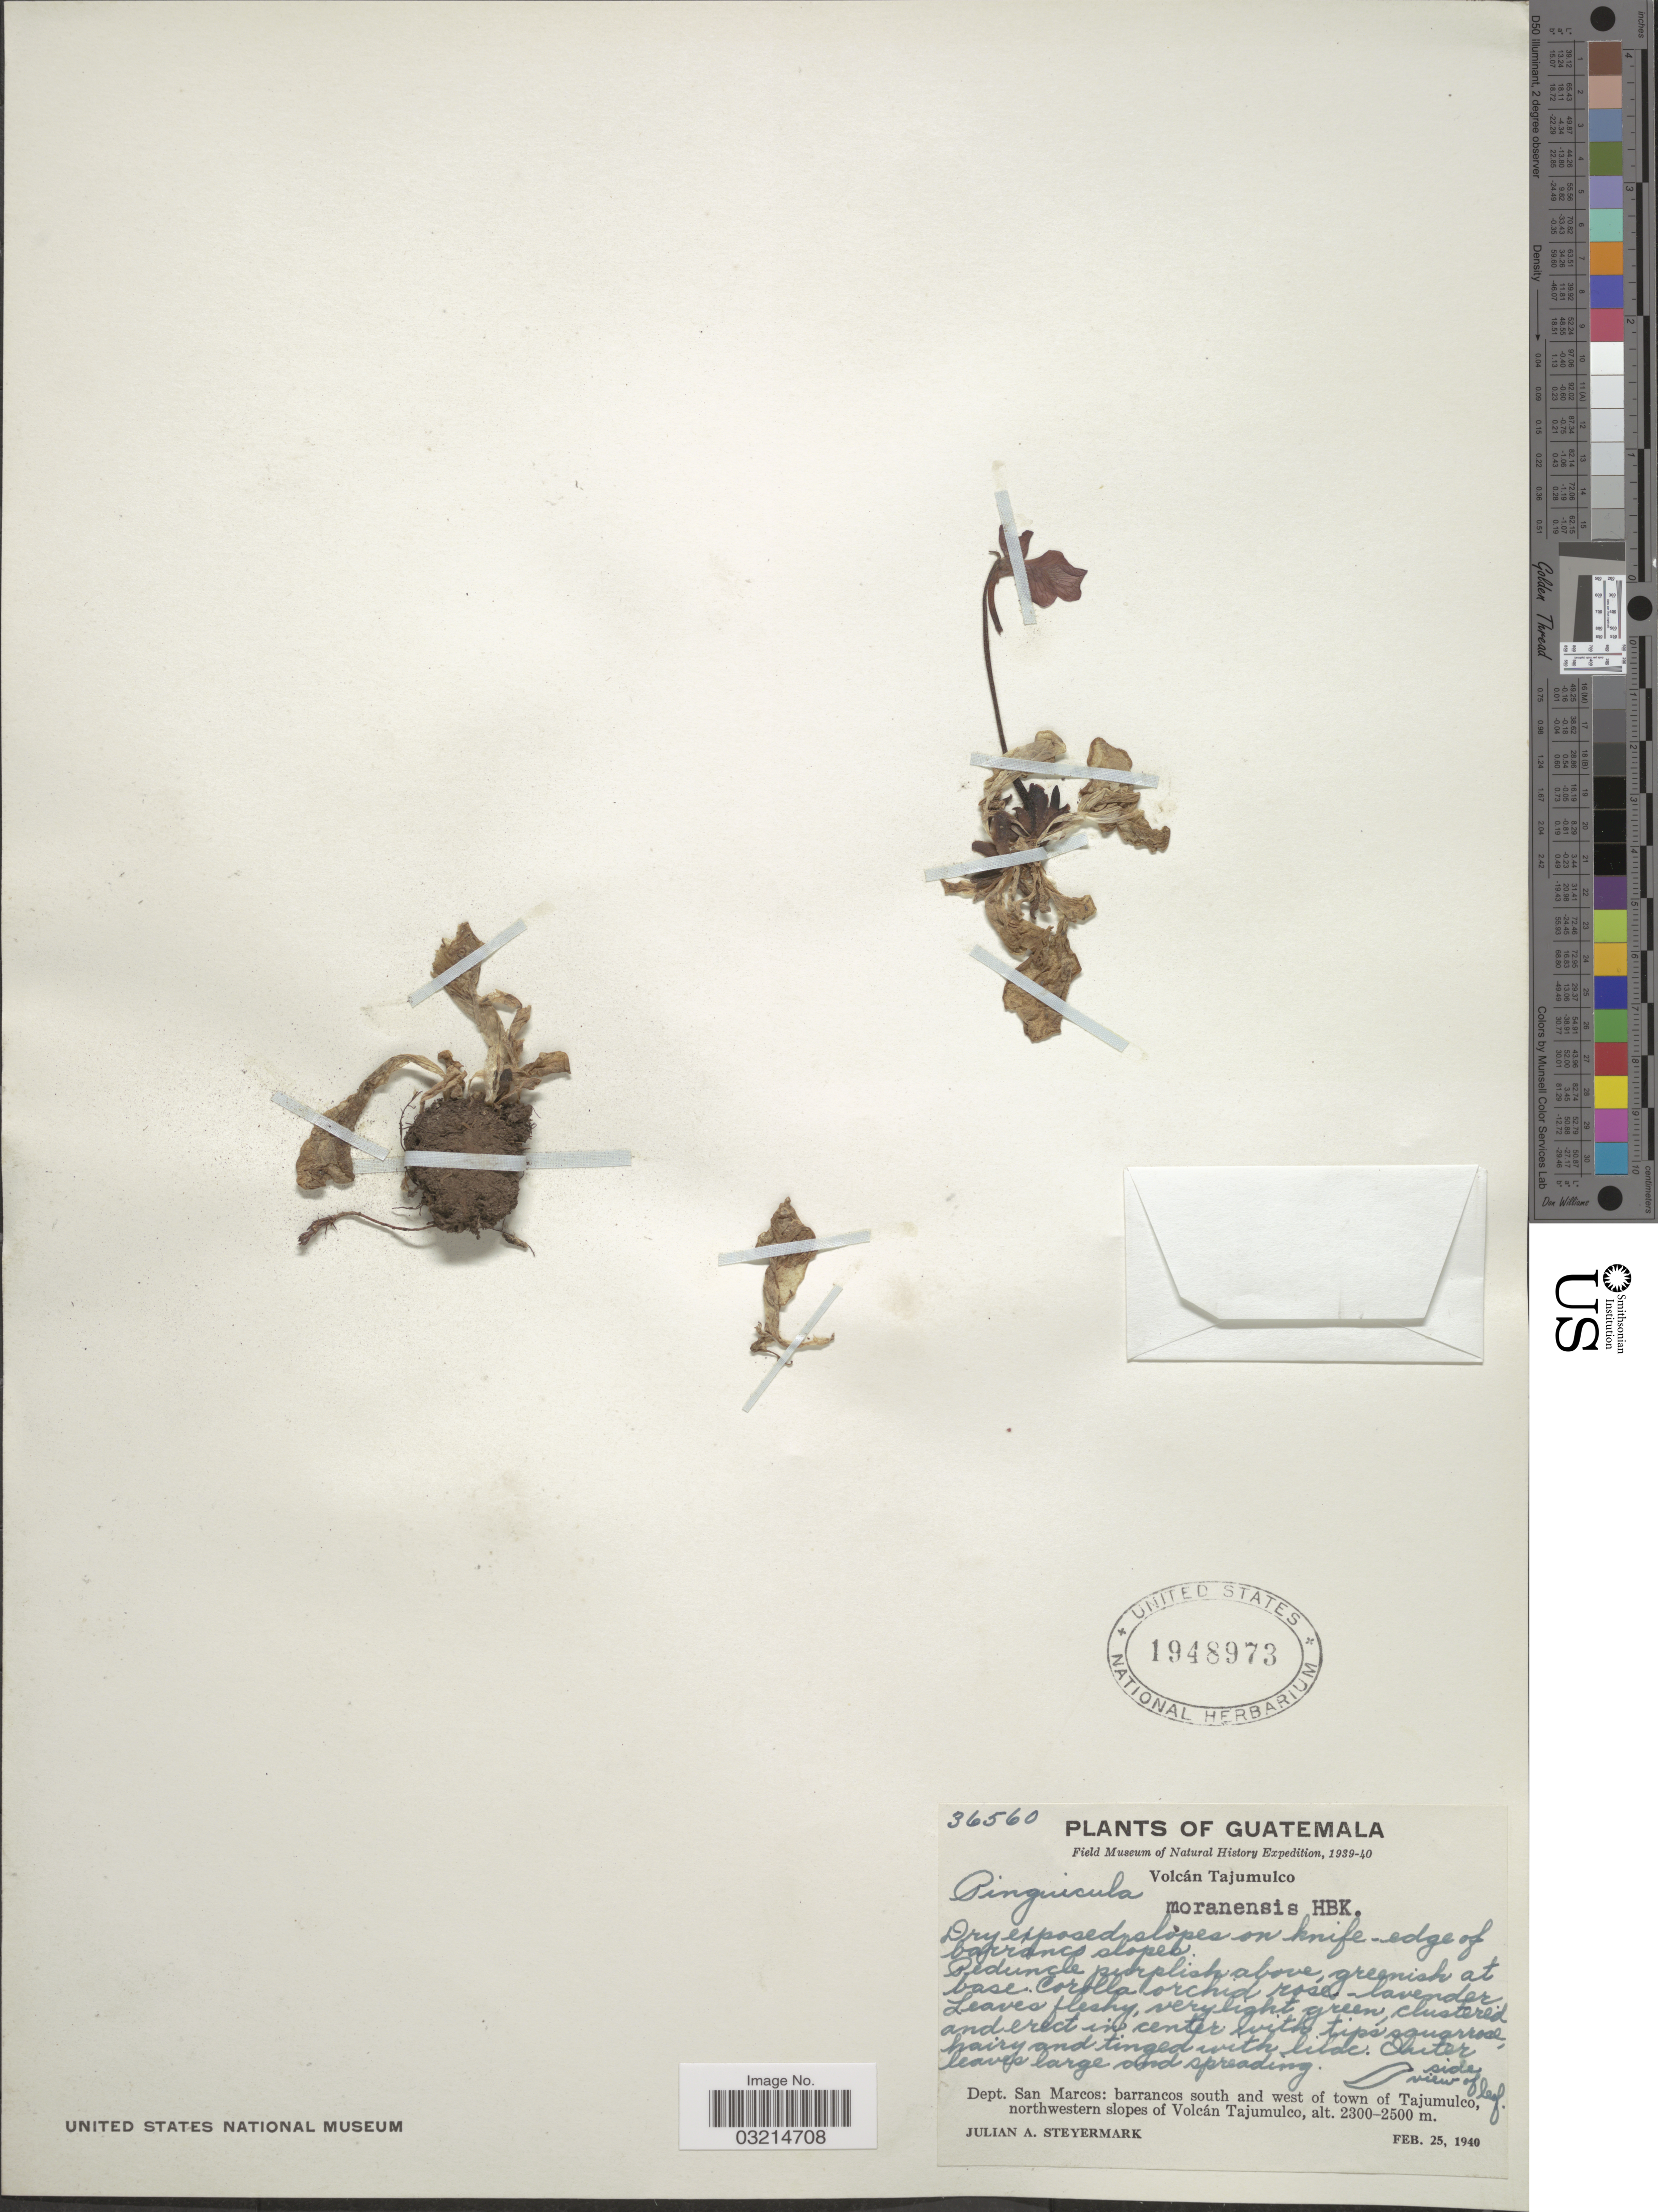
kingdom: Plantae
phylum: Tracheophyta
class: Magnoliopsida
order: Lamiales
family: Lentibulariaceae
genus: Pinguicula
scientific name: Pinguicula moranensis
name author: Kunth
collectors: J. Steyermark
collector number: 36560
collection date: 1940-02-25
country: Guatemala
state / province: San Marcos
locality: Volcán Tajumulco, Dept. San Marcos: barrancos south and west of town of Tajumulco, northwestern slopes of Volcán Tajumulco.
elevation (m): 2300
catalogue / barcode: US 1948973